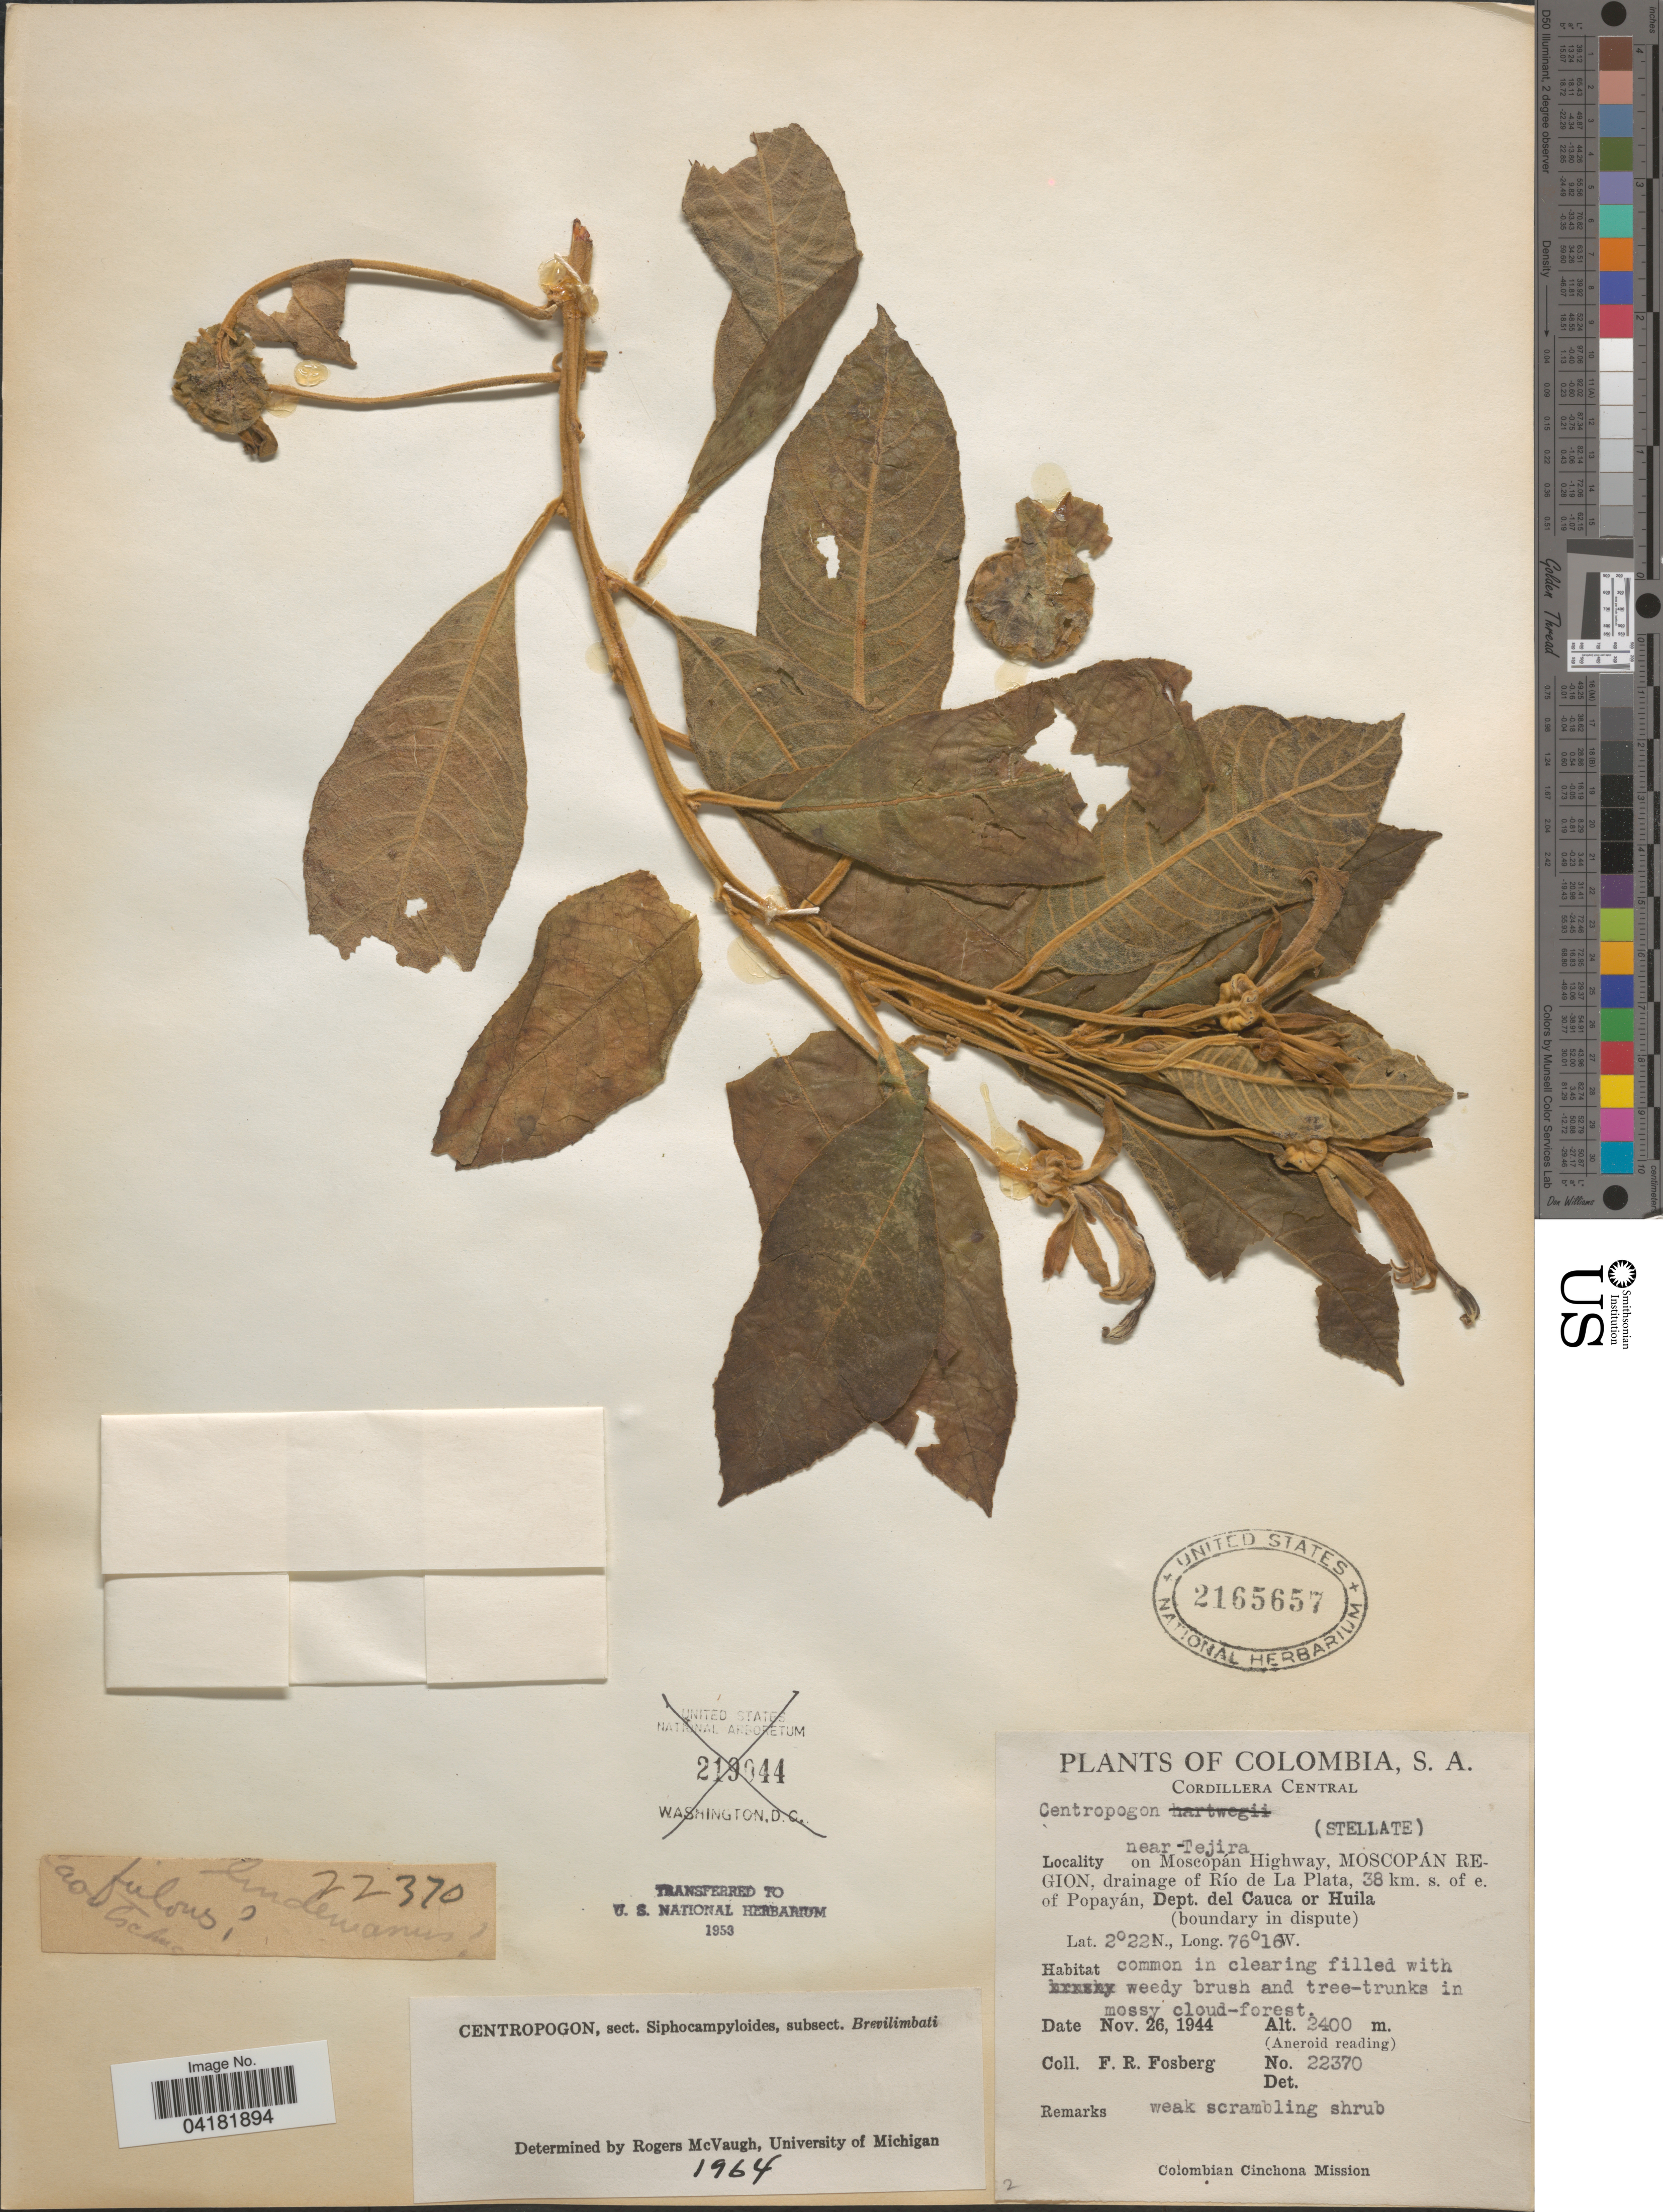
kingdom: Plantae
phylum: Tracheophyta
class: Magnoliopsida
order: Asterales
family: Campanulaceae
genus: Centropogon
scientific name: Centropogon sp.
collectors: F. R. Fosberg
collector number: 22370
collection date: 1944-11-26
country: Colombia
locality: Cordillera Central. Near Tejira on Moscopán Highway, Moscopán Region, drainage of Río de La Plata, 38 km. s. of e. of Popayán, Dept. del Cauca or Huila (boundary in dispute). Colombian Cinchona Mission.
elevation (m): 3400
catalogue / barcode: US 2165657